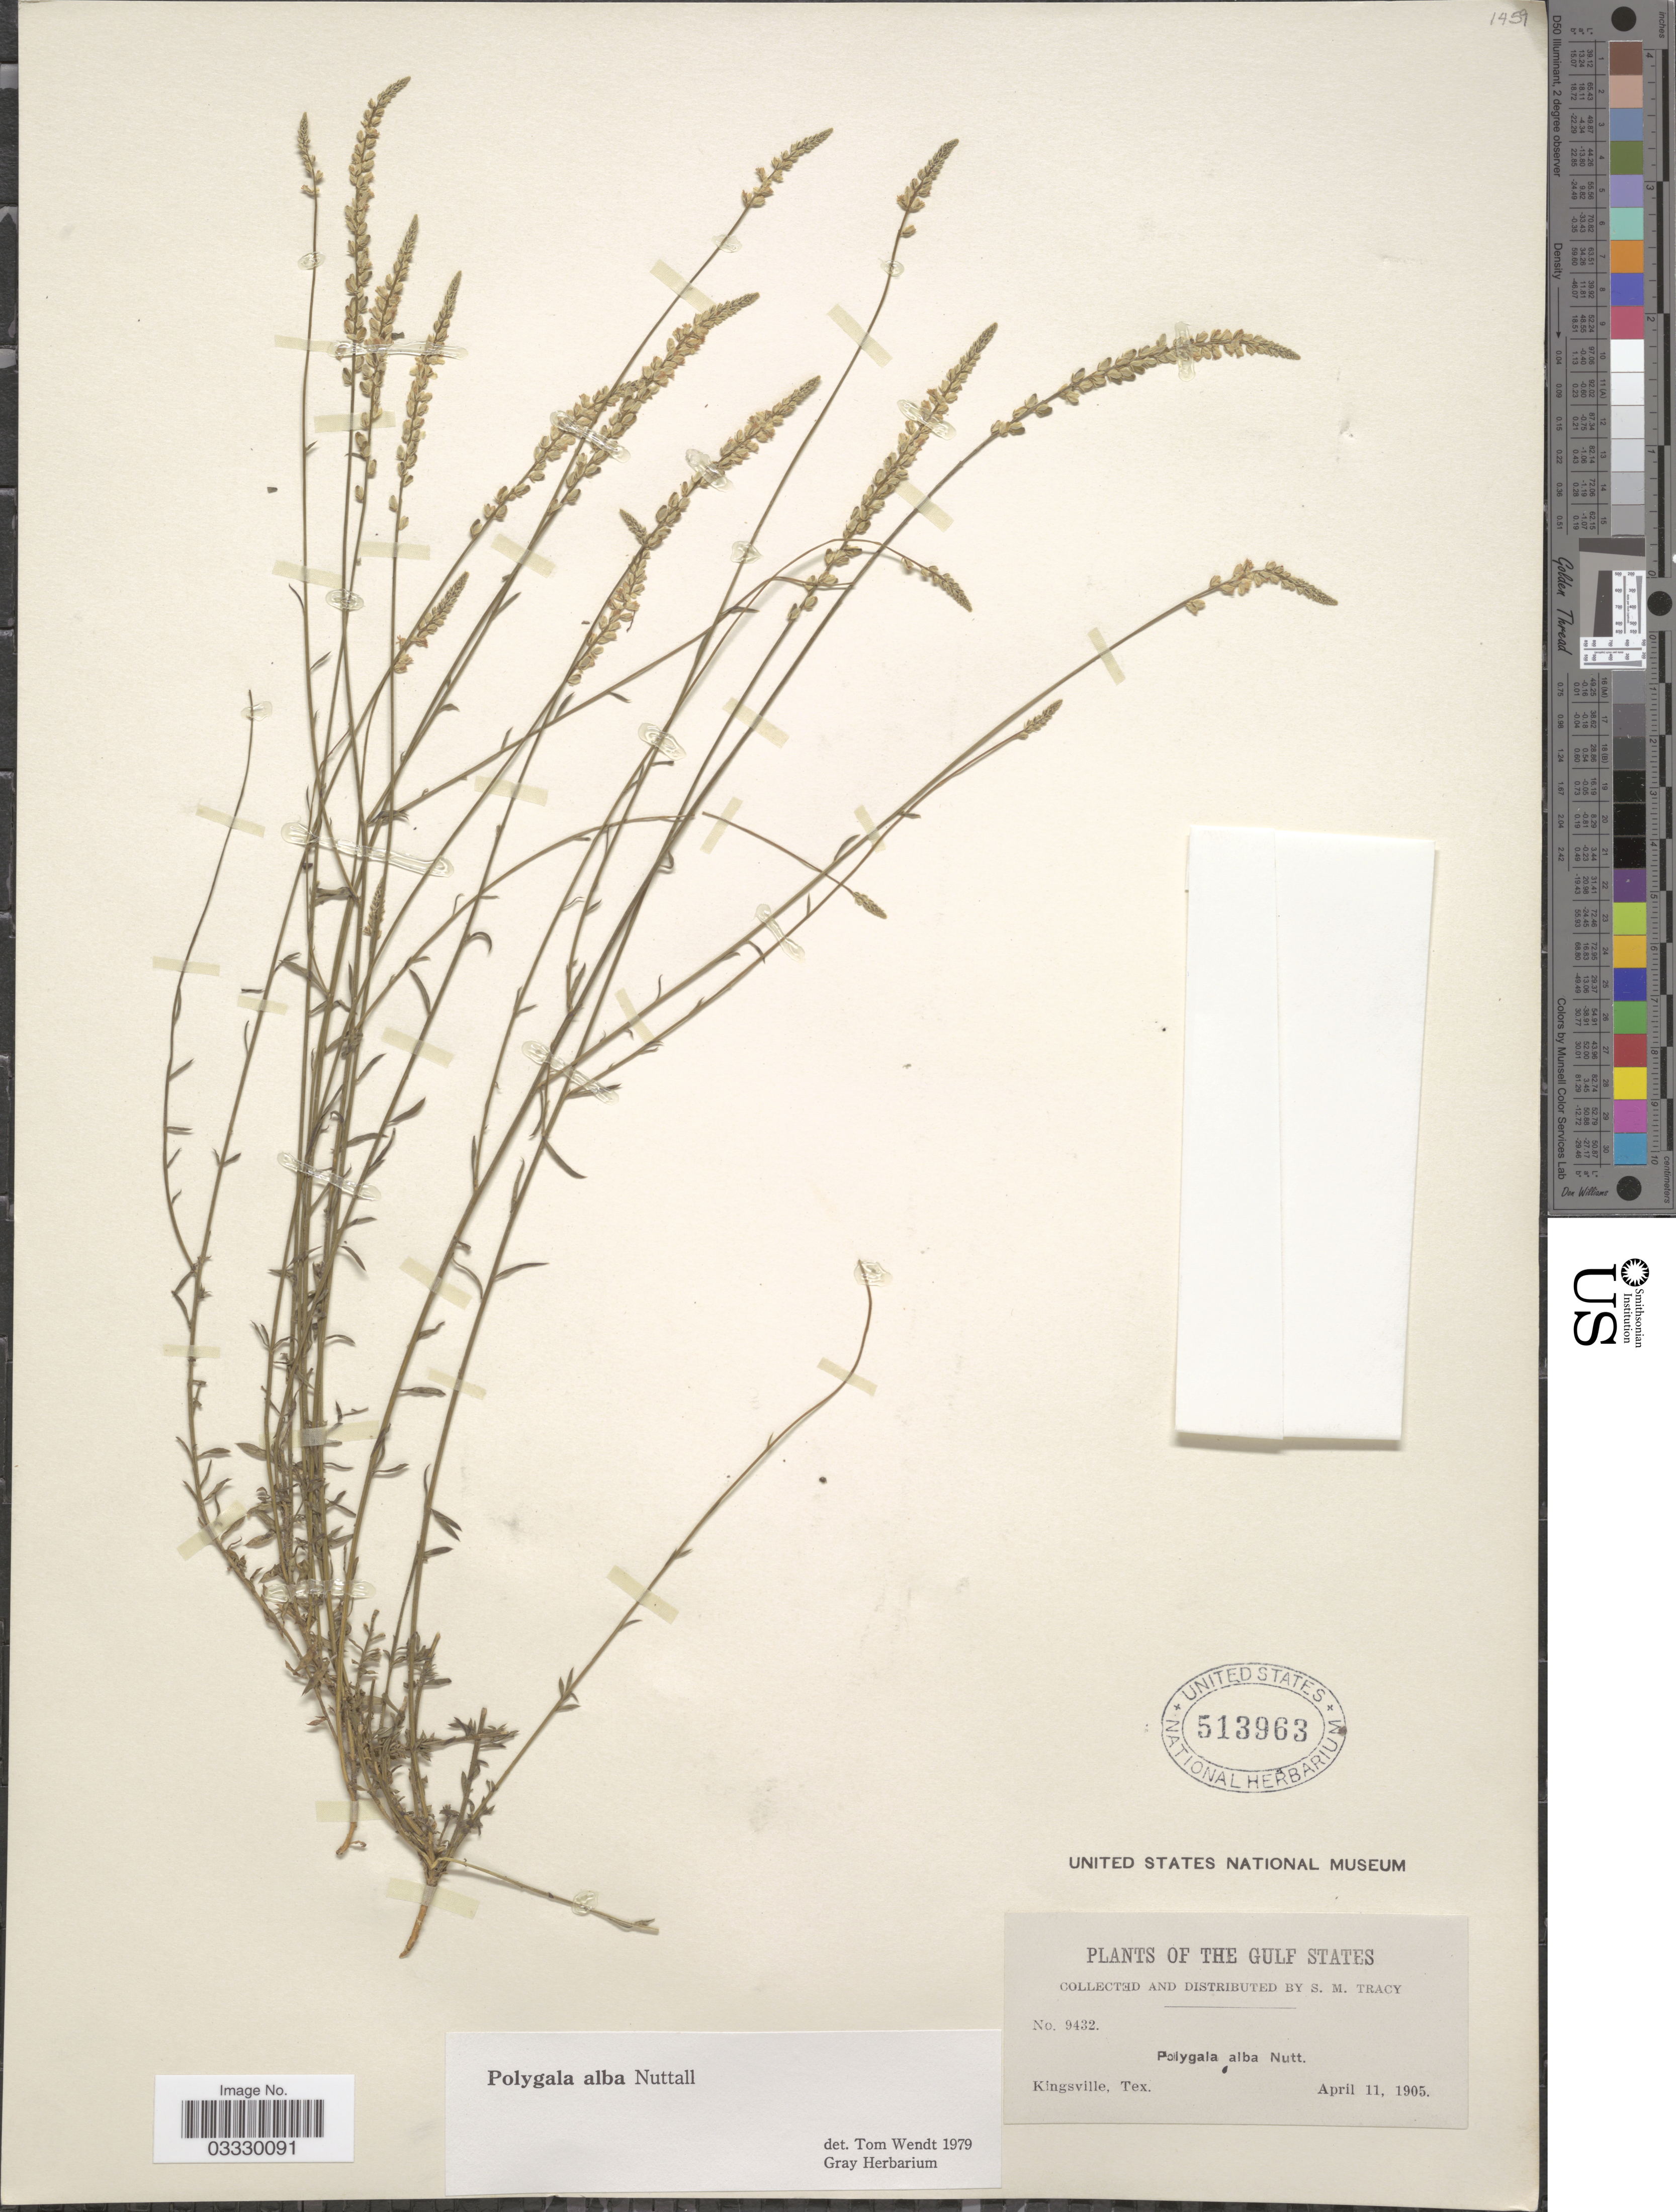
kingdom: Plantae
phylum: Tracheophyta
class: Magnoliopsida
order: Fabales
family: Polygalaceae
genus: Polygala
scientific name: Polygala alba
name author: Nutt.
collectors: S. M. Tracy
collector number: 9432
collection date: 1905-04-11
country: United States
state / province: Texas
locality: The Gulf States. Kingsville.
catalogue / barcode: US 513963